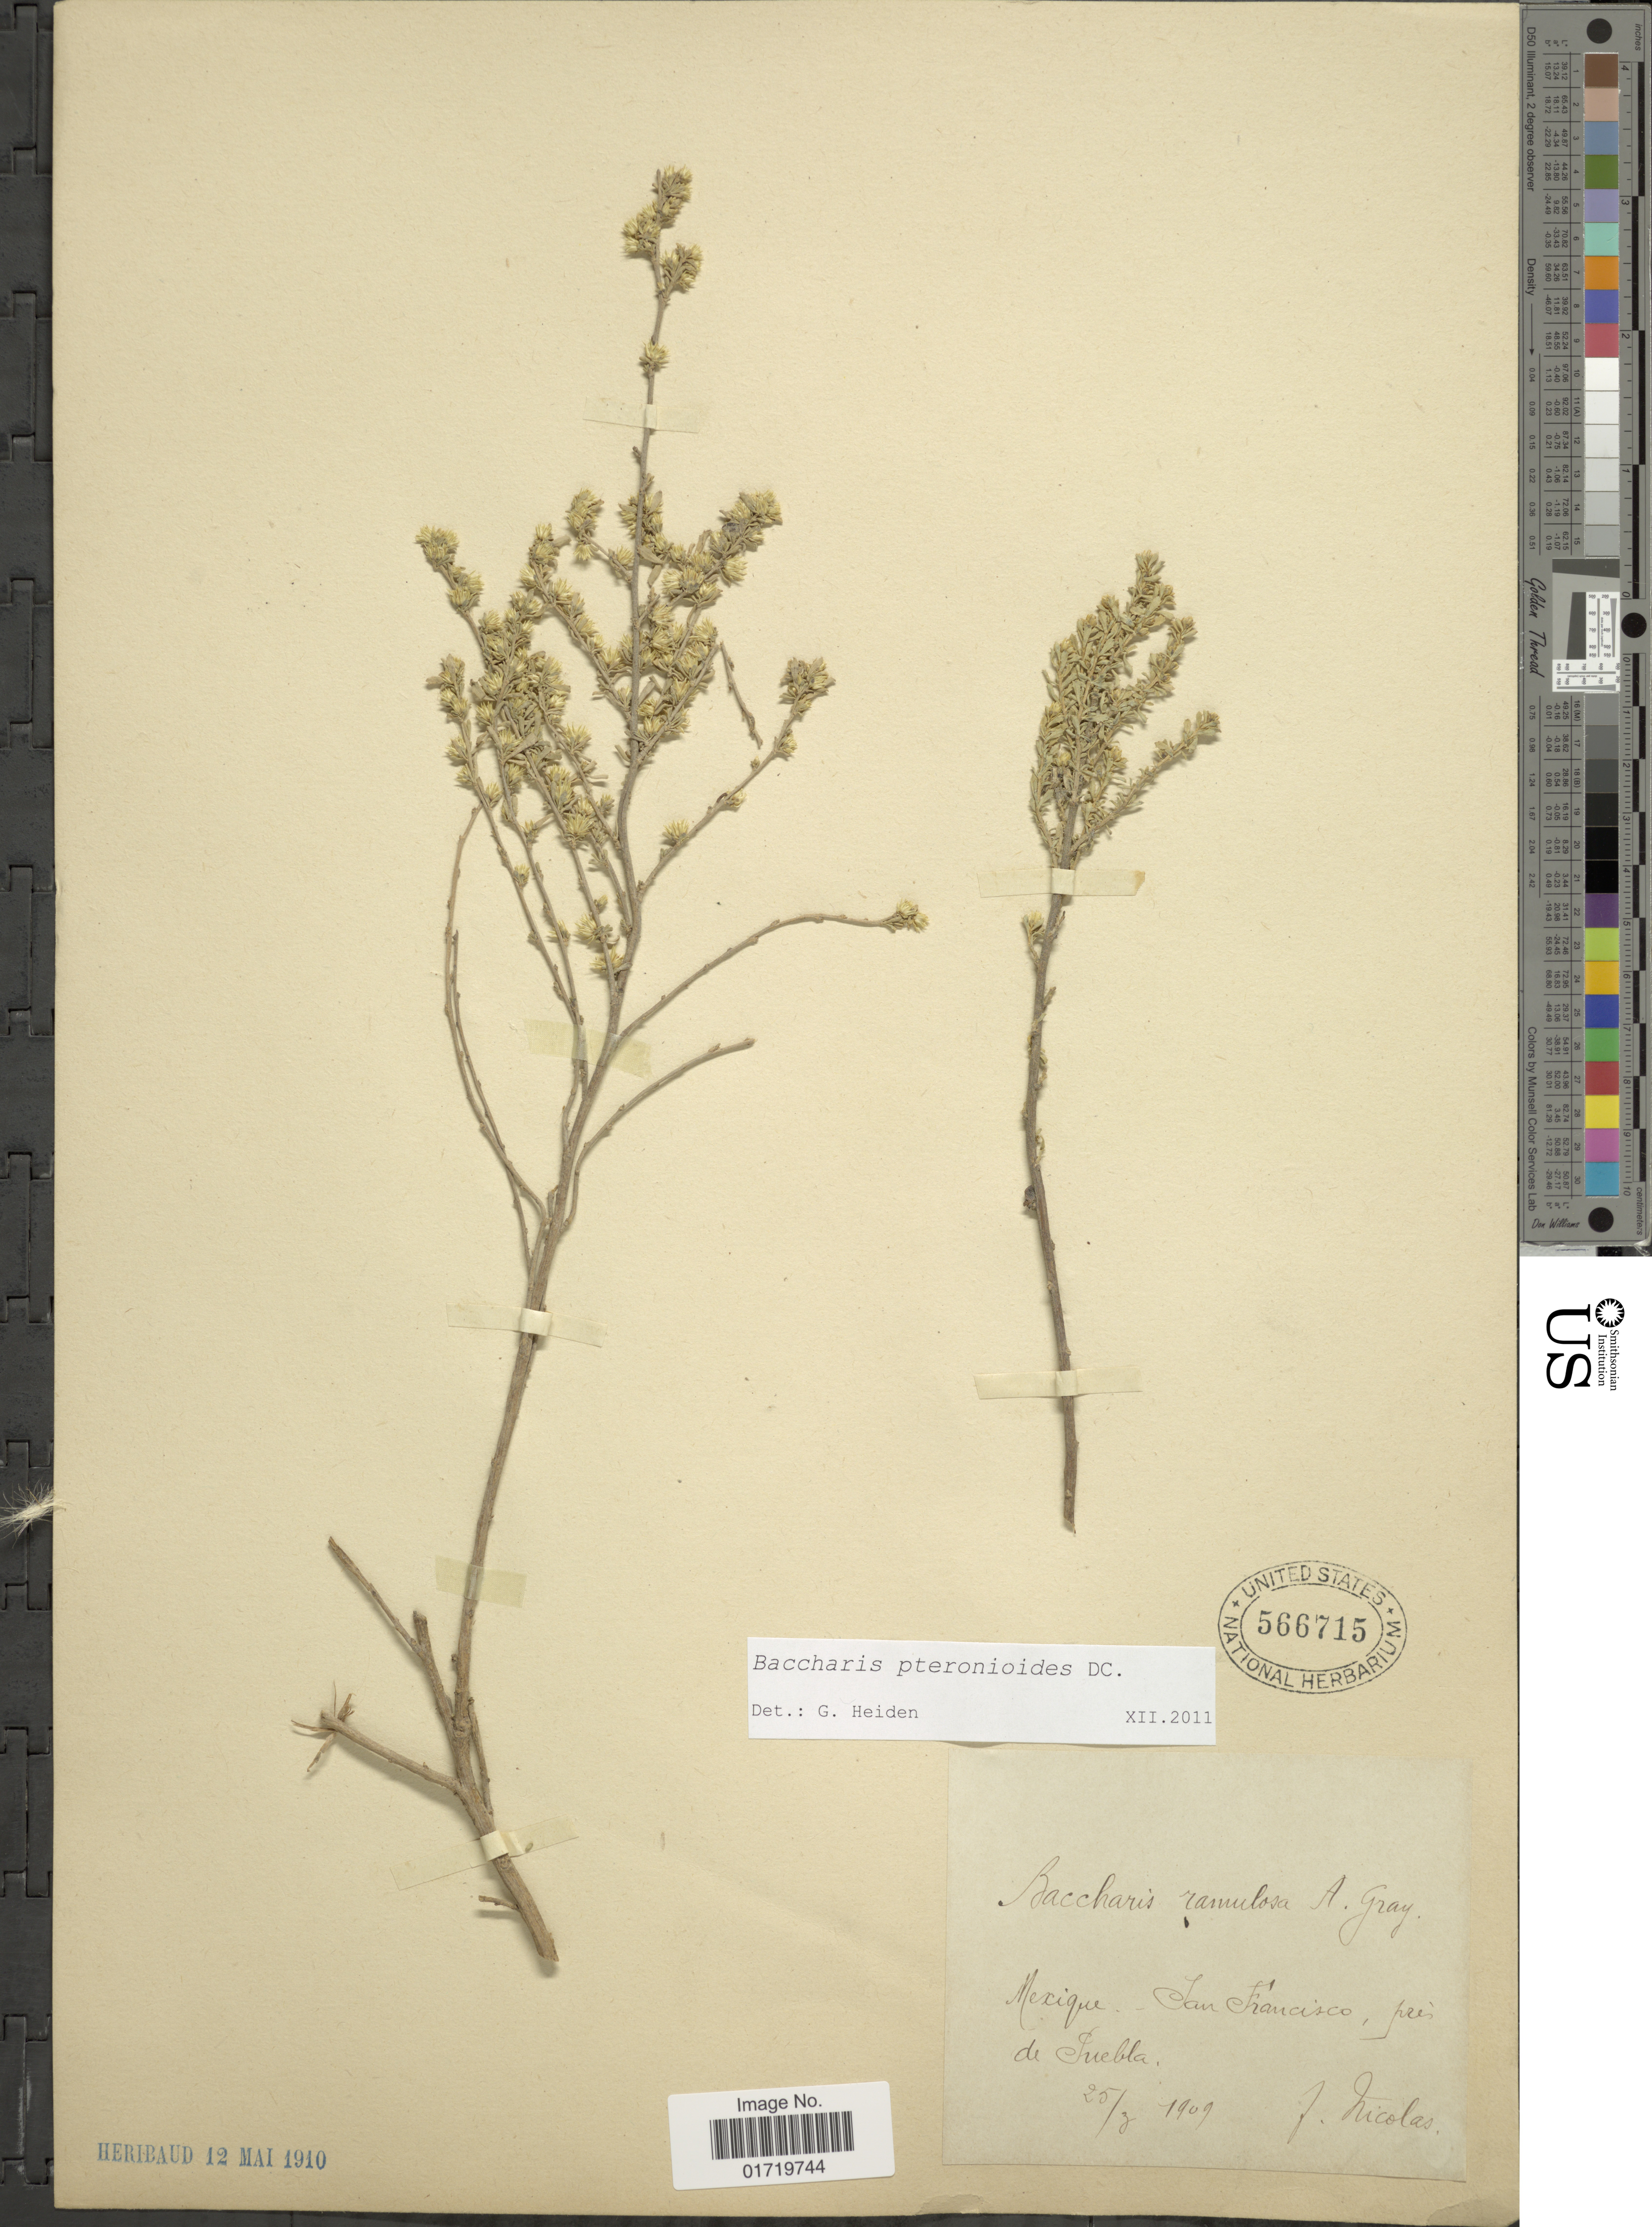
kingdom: Plantae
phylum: Tracheophyta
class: Magnoliopsida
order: Asterales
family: Asteraceae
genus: Baccharis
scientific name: Baccharis pteronioides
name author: DC.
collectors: F. Nicolas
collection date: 1909-03-25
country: Mexico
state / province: Puebla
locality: Mexique San Francisco, pres de Puebla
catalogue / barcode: US 566715